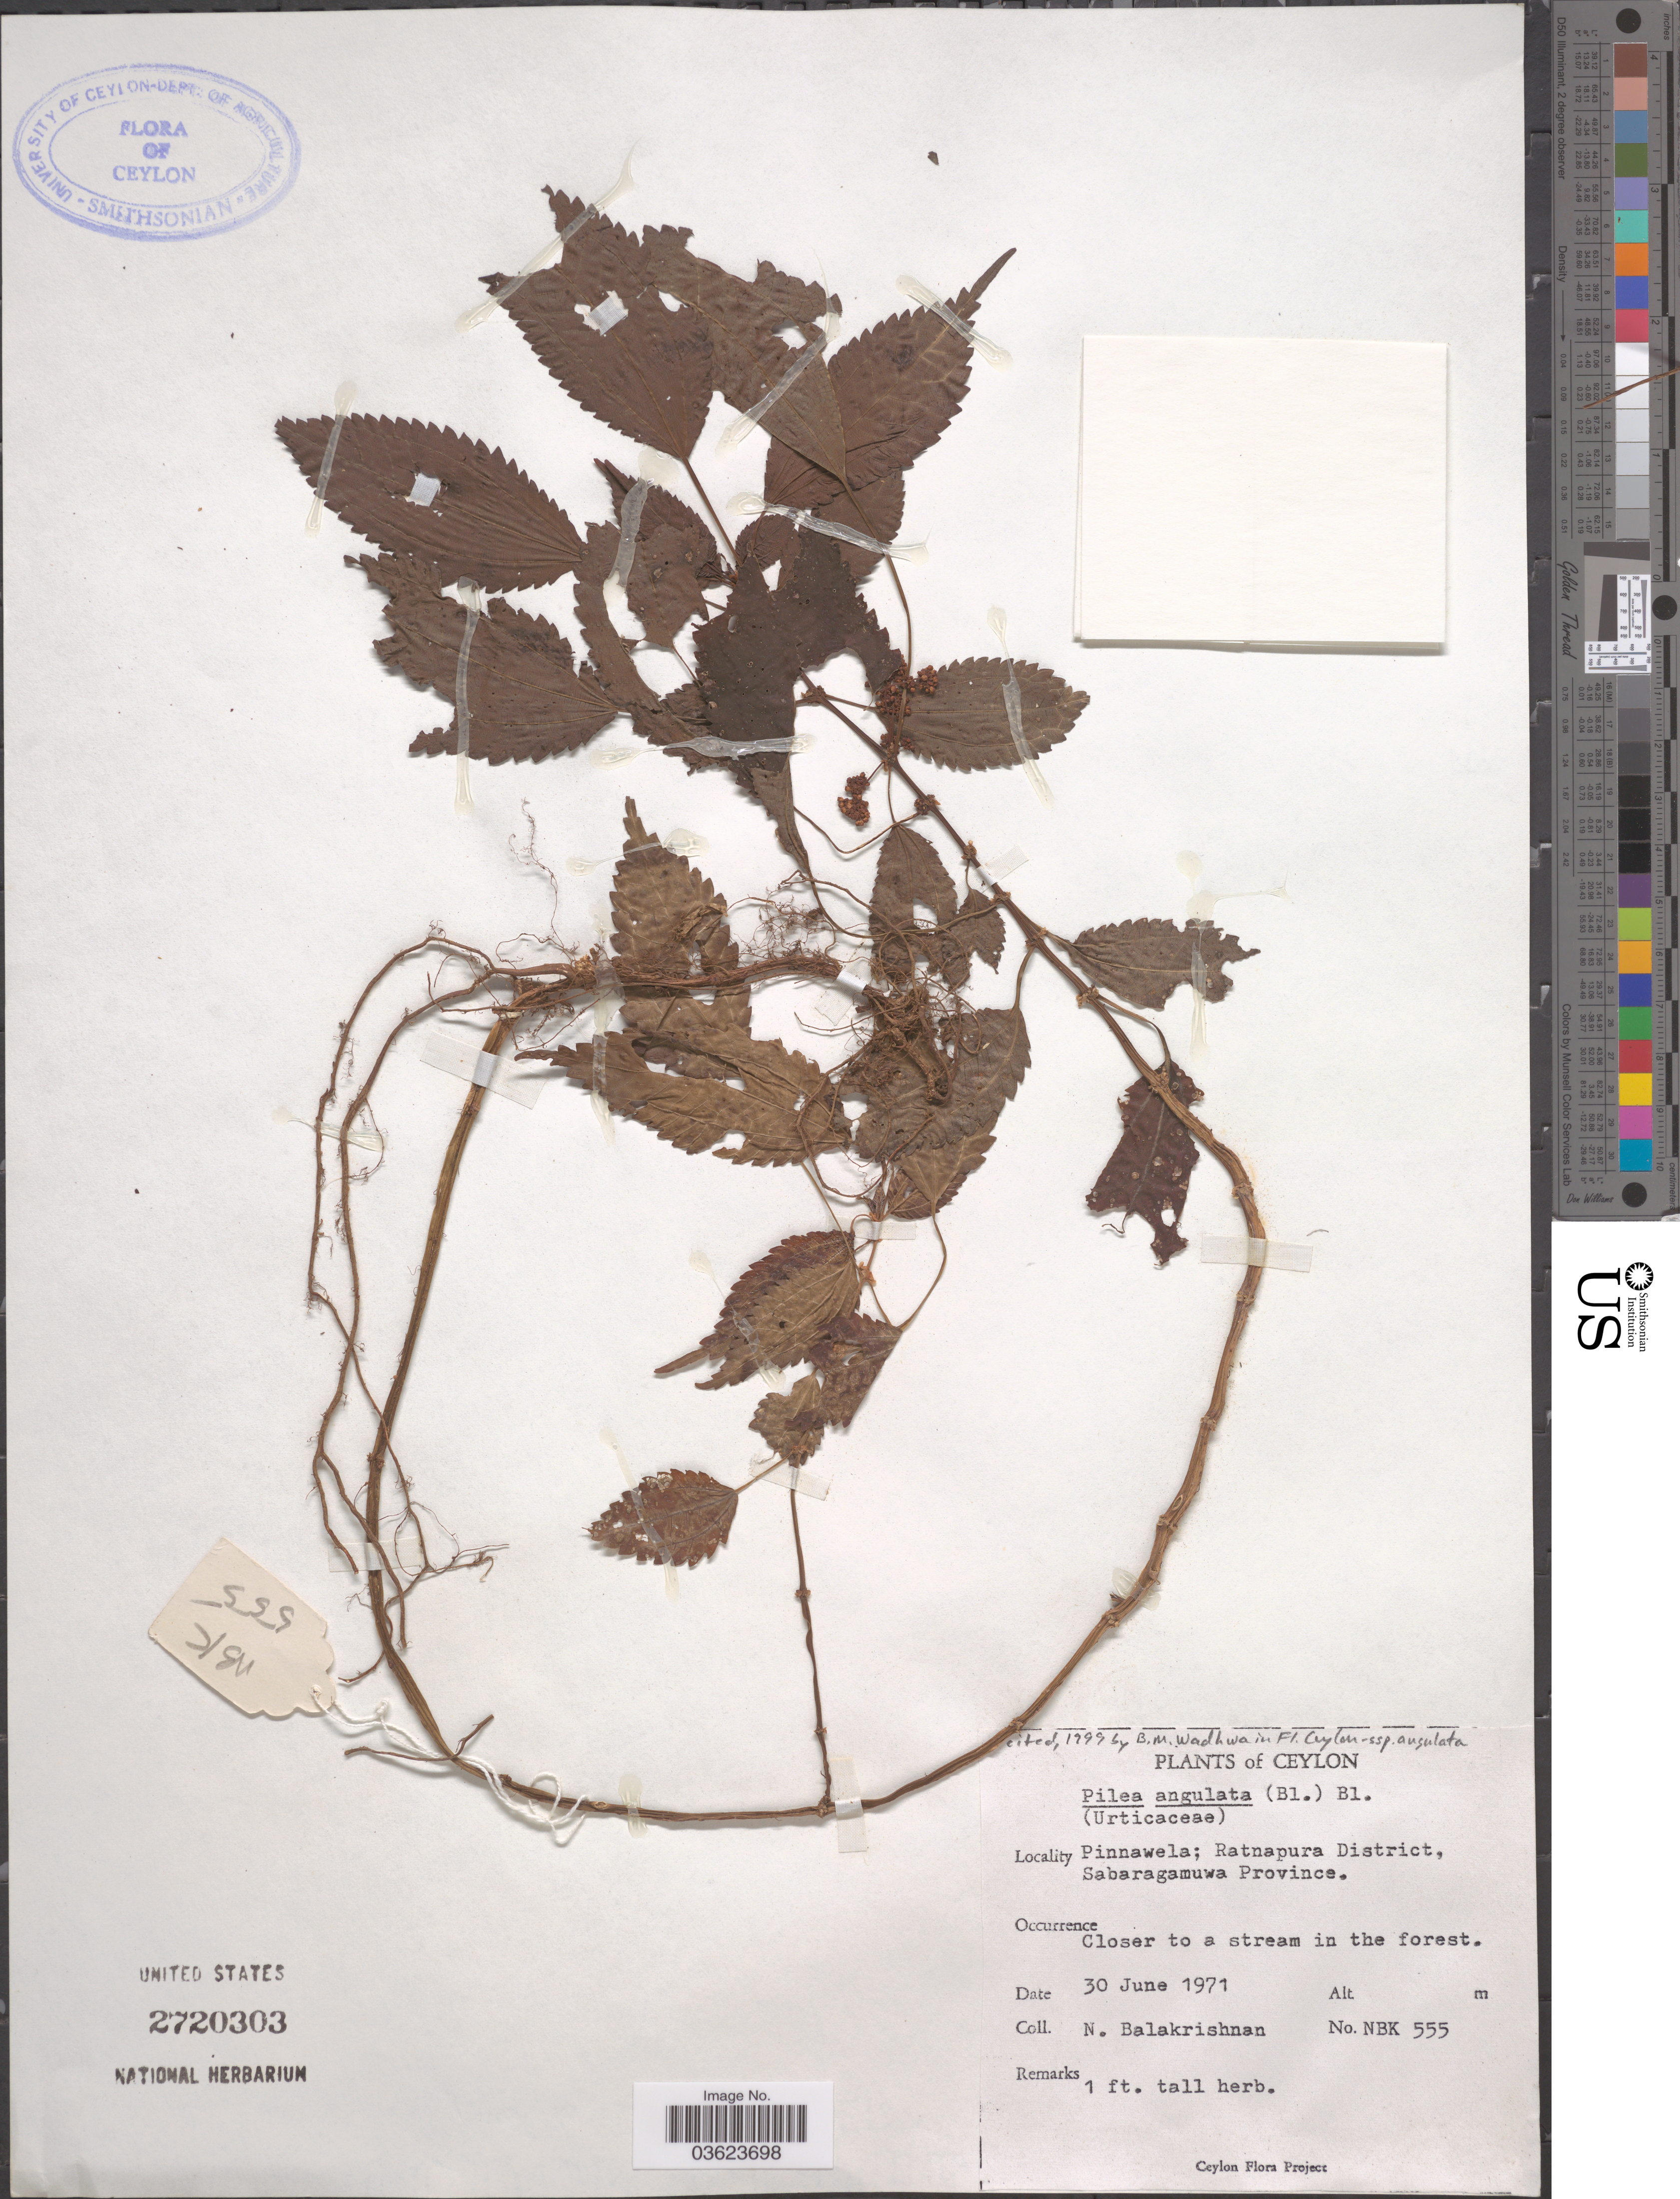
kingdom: Plantae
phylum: Tracheophyta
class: Magnoliopsida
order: Rosales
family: Urticaceae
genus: Pilea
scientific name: Pilea angulata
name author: Blume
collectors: N. Balakrishnan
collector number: NBK 555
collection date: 1971-06-30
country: Sri Lanka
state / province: Sabaragamuwa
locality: Ceylon. Pinnawela; Ratnapura District.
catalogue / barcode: US 2720303